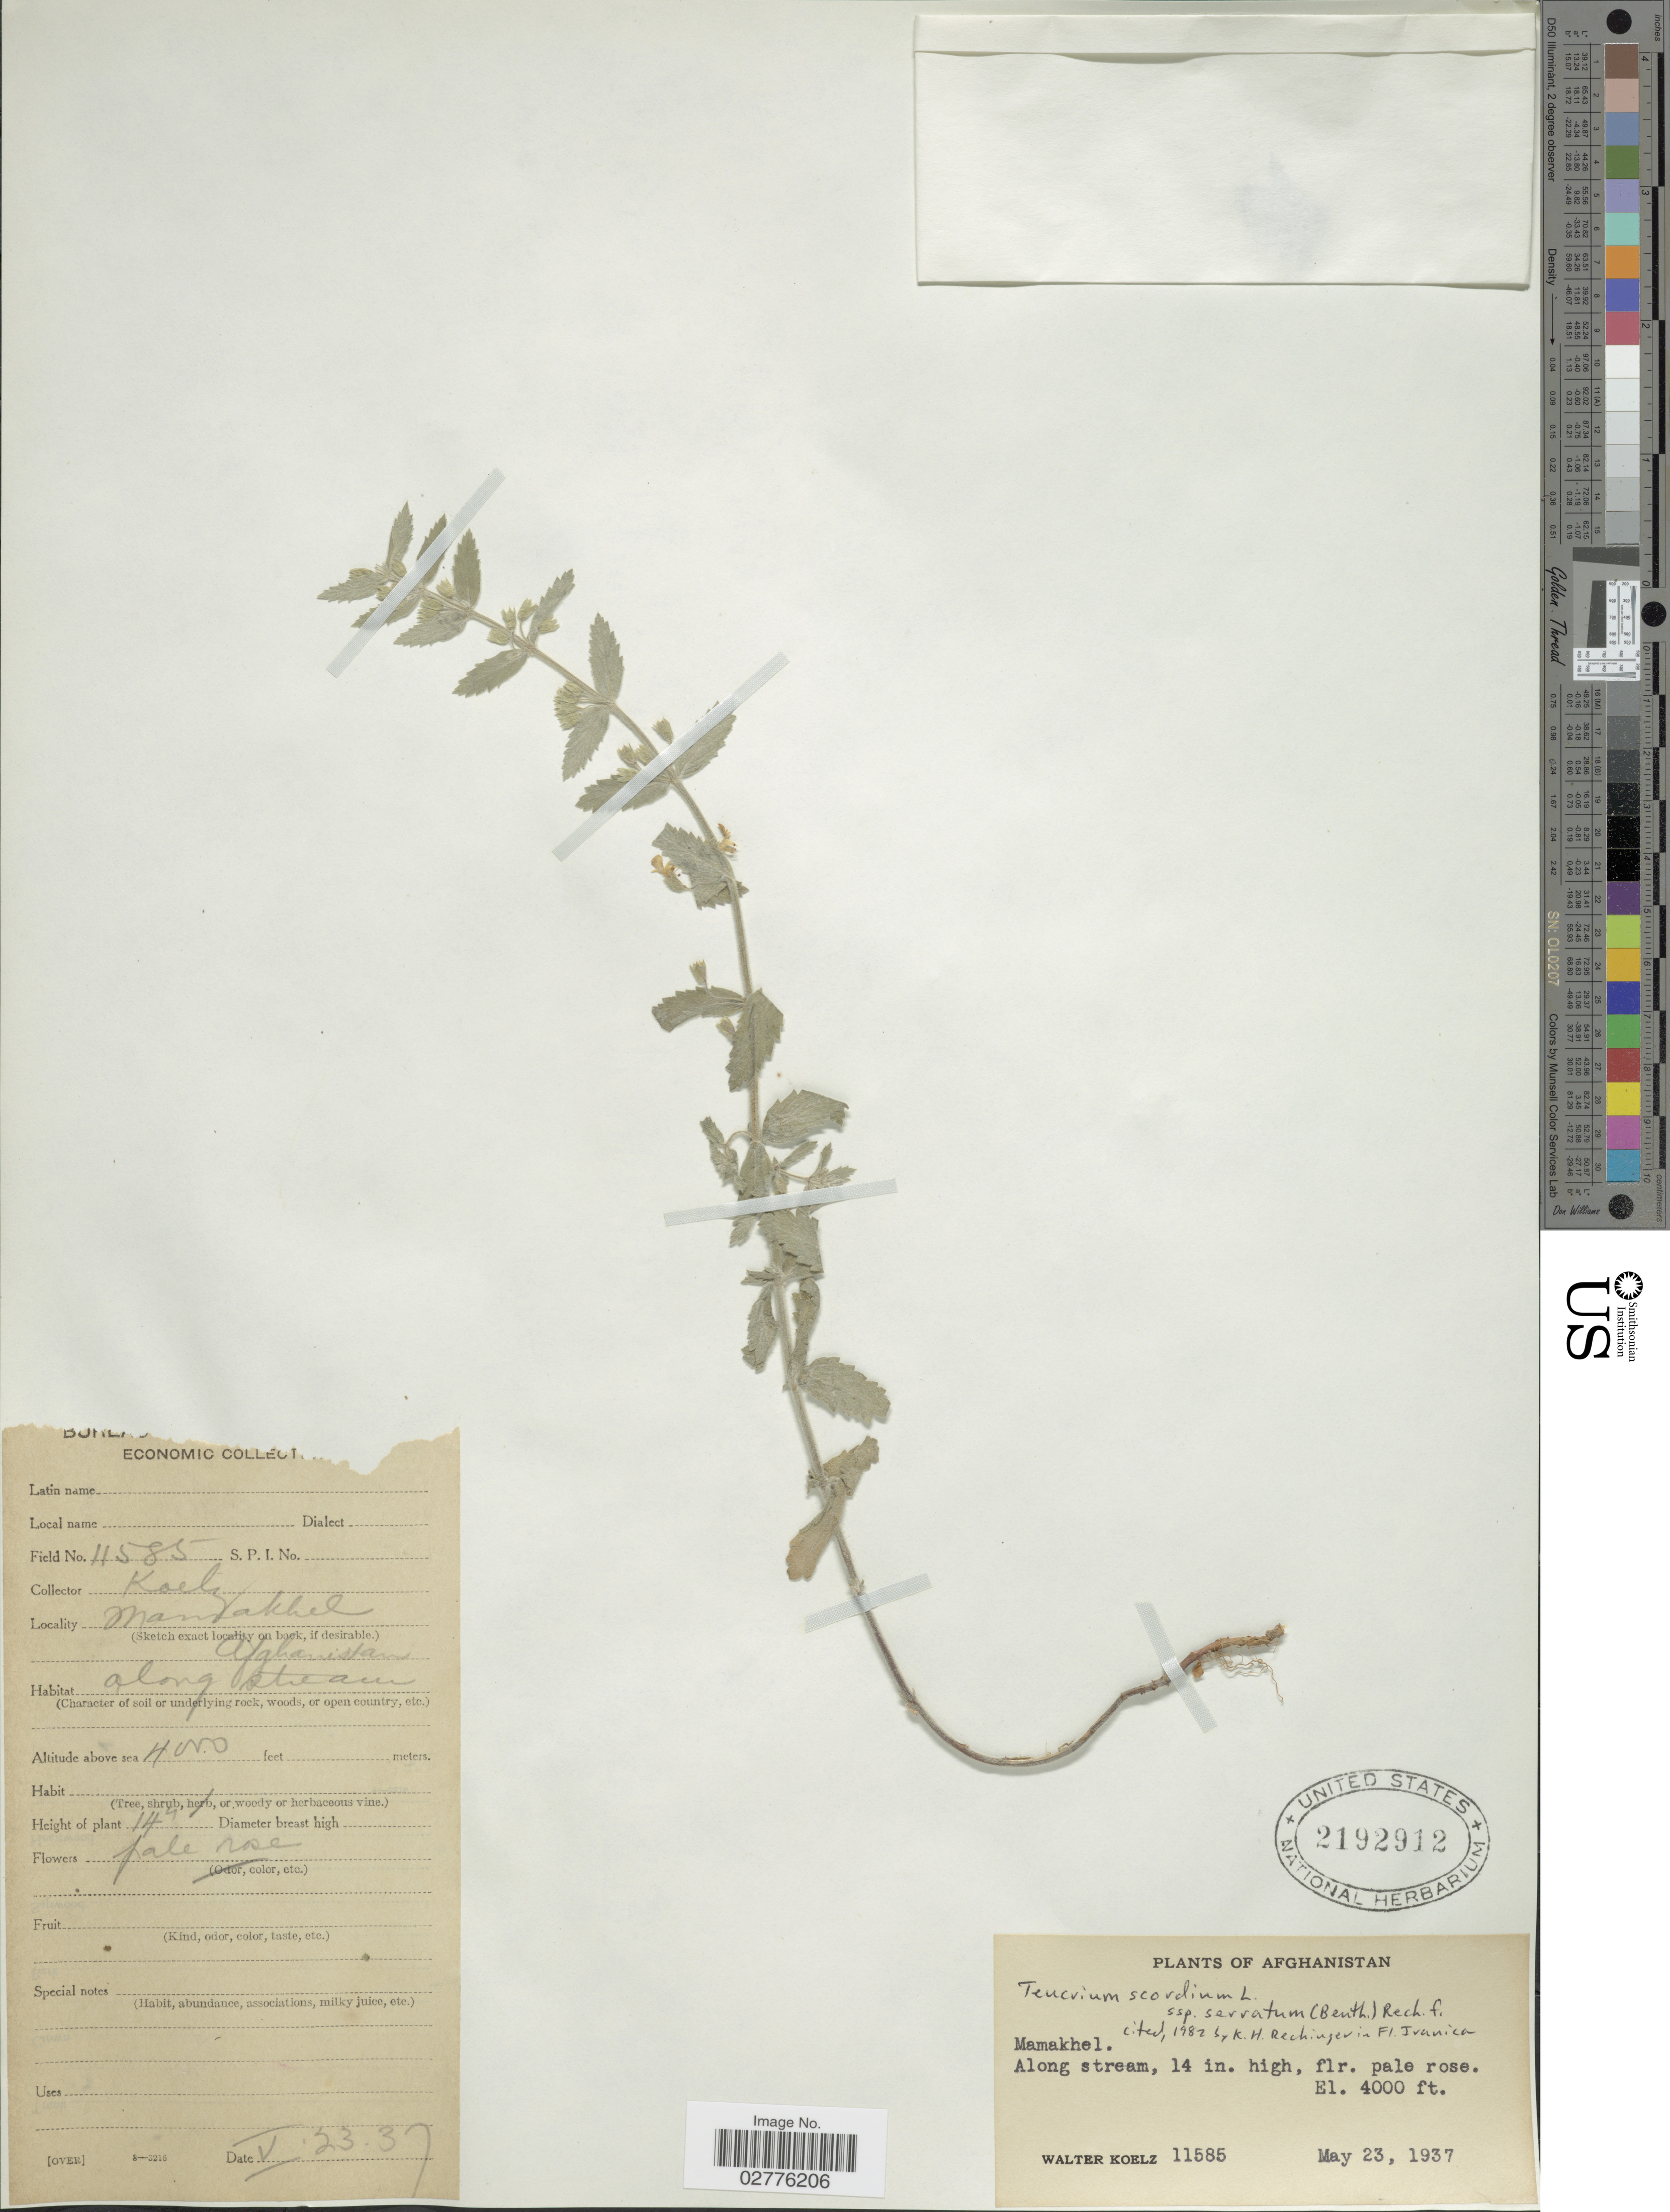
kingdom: Plantae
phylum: Tracheophyta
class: Magnoliopsida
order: Lamiales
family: Lamiaceae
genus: Teucrium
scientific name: Teucrium scordium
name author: L.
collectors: W. N. Koelz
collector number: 11585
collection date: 1937-05-23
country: Afghanistan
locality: Mamakhel.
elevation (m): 1219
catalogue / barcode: US 2192912